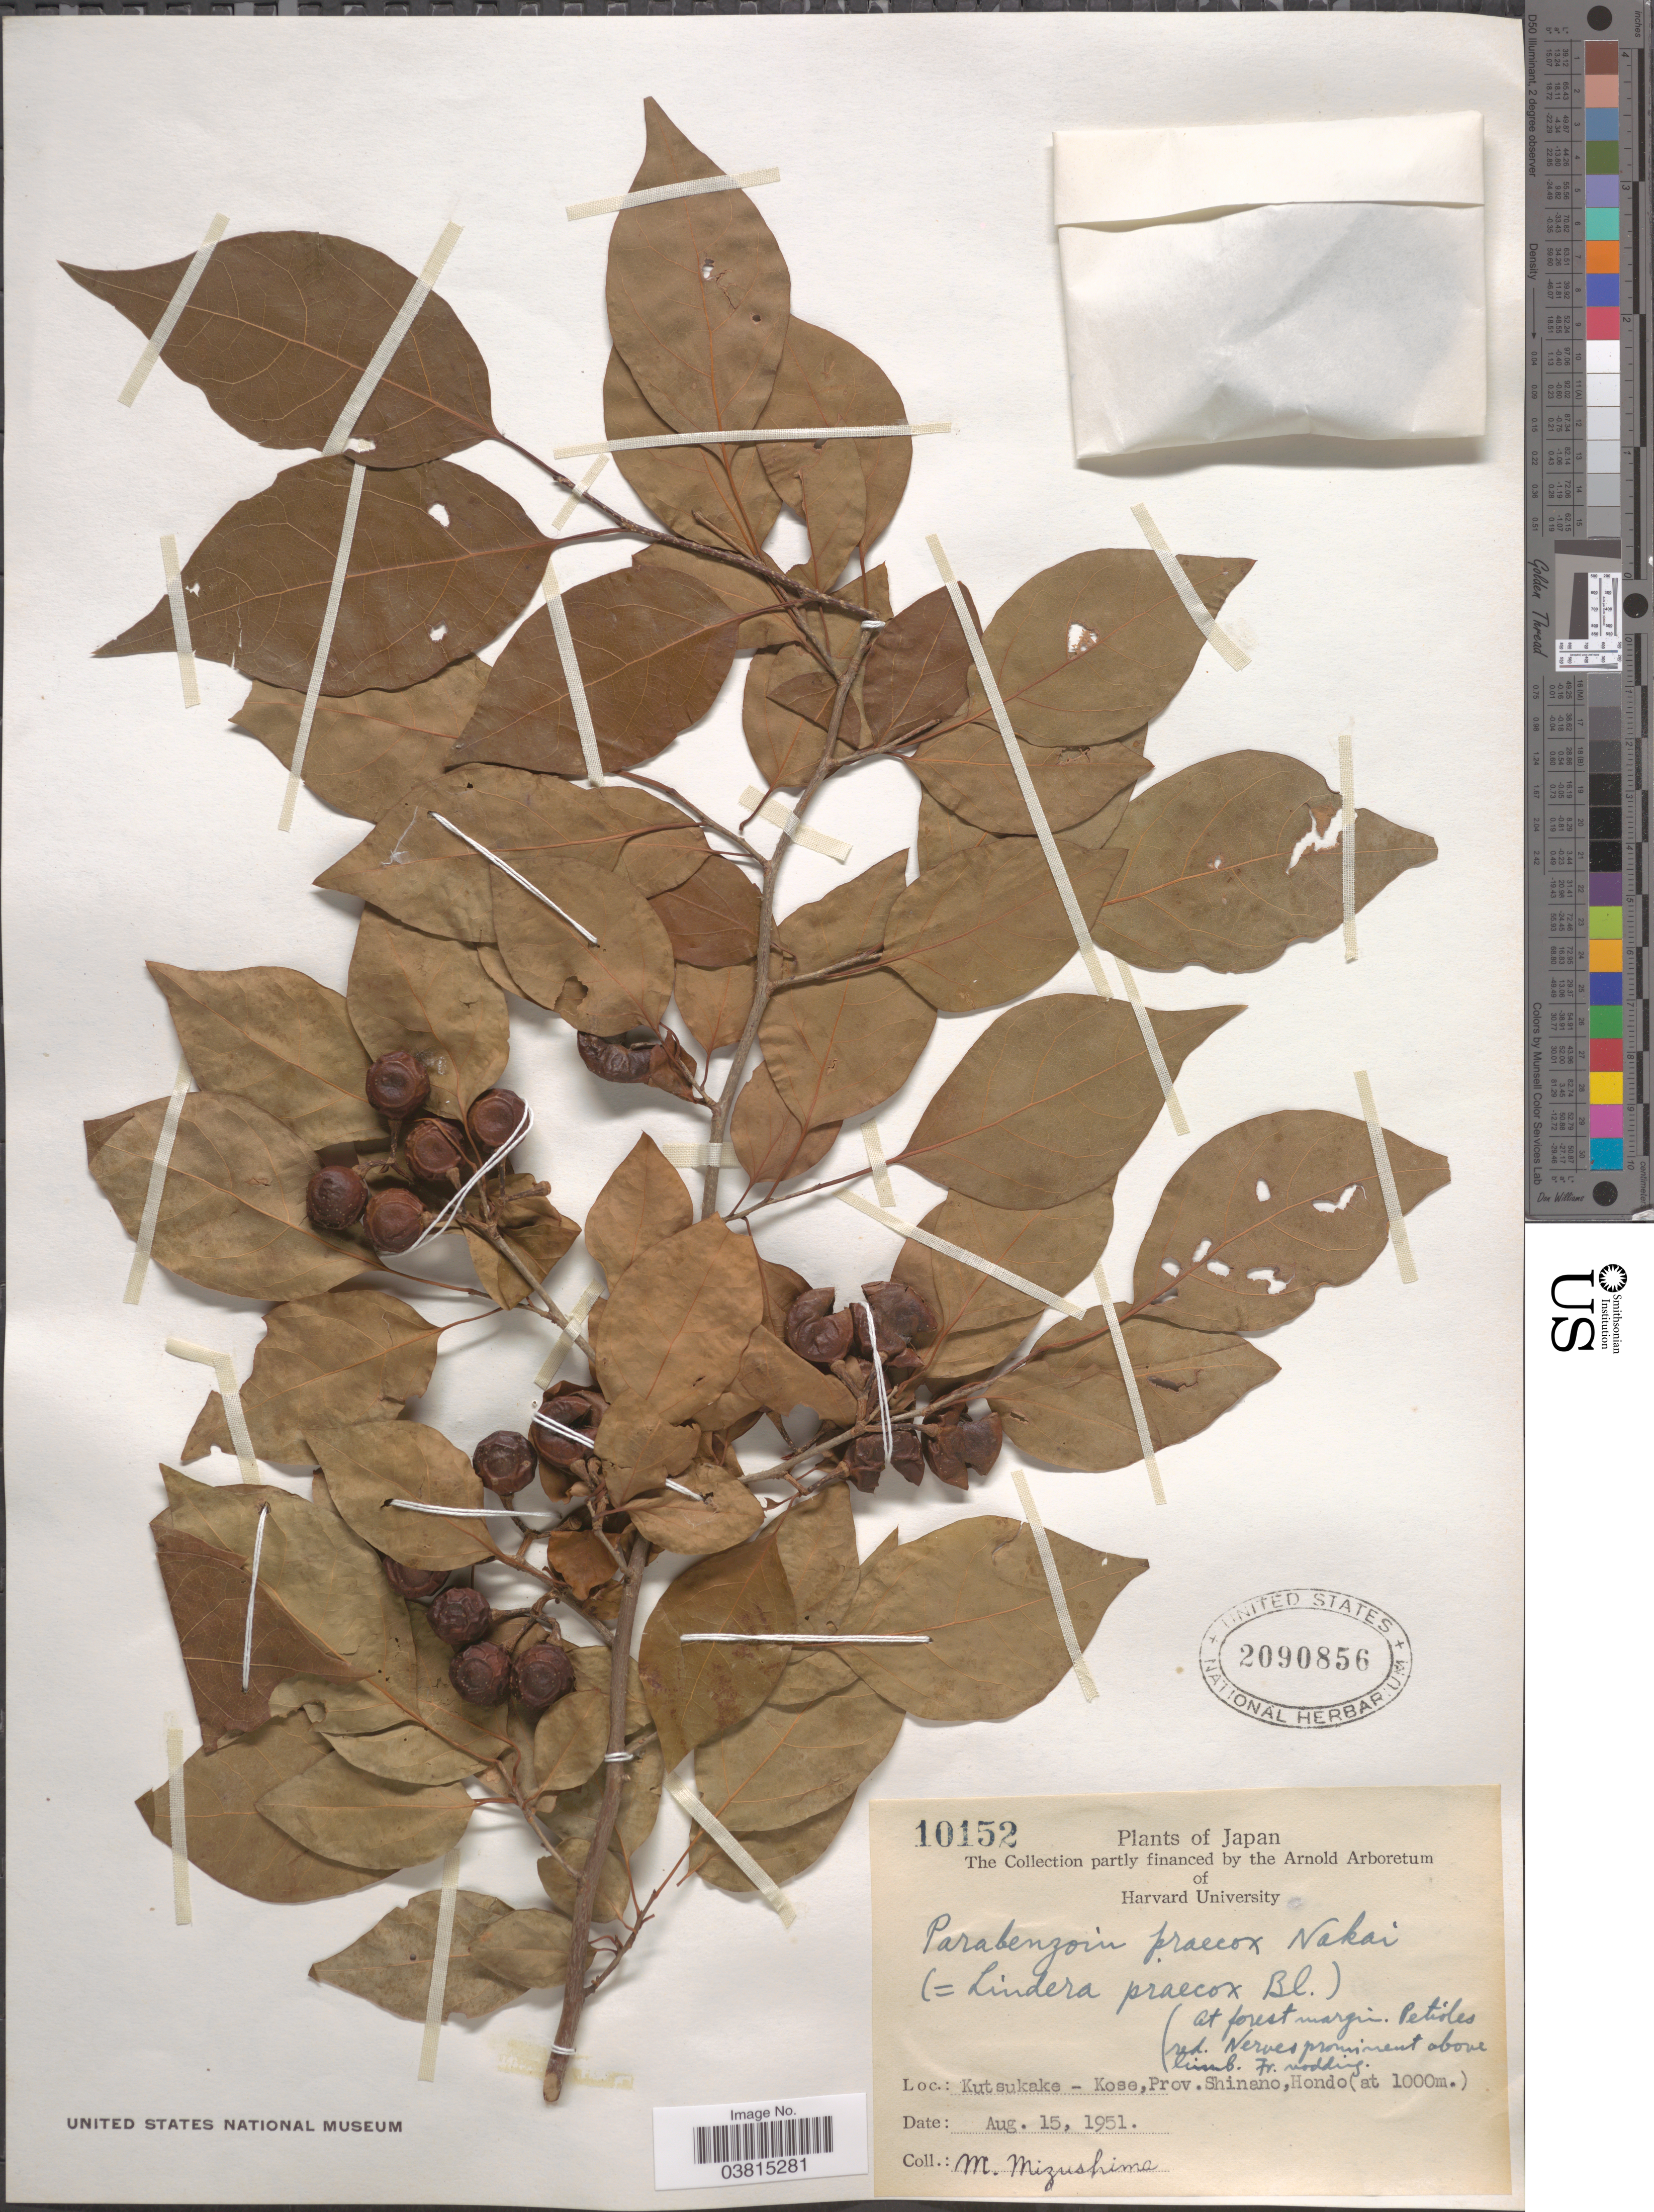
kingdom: Plantae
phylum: Tracheophyta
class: Magnoliopsida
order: Laurales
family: Lauraceae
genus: Lindera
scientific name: Lindera praecox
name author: (Siebold & Zucc.) Blume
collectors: M. Mizushima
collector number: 10152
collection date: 1951-08-15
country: Japan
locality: Kutsukake - Kose, Prov. Shinano, Hondo.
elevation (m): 1000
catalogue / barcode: US 2090856